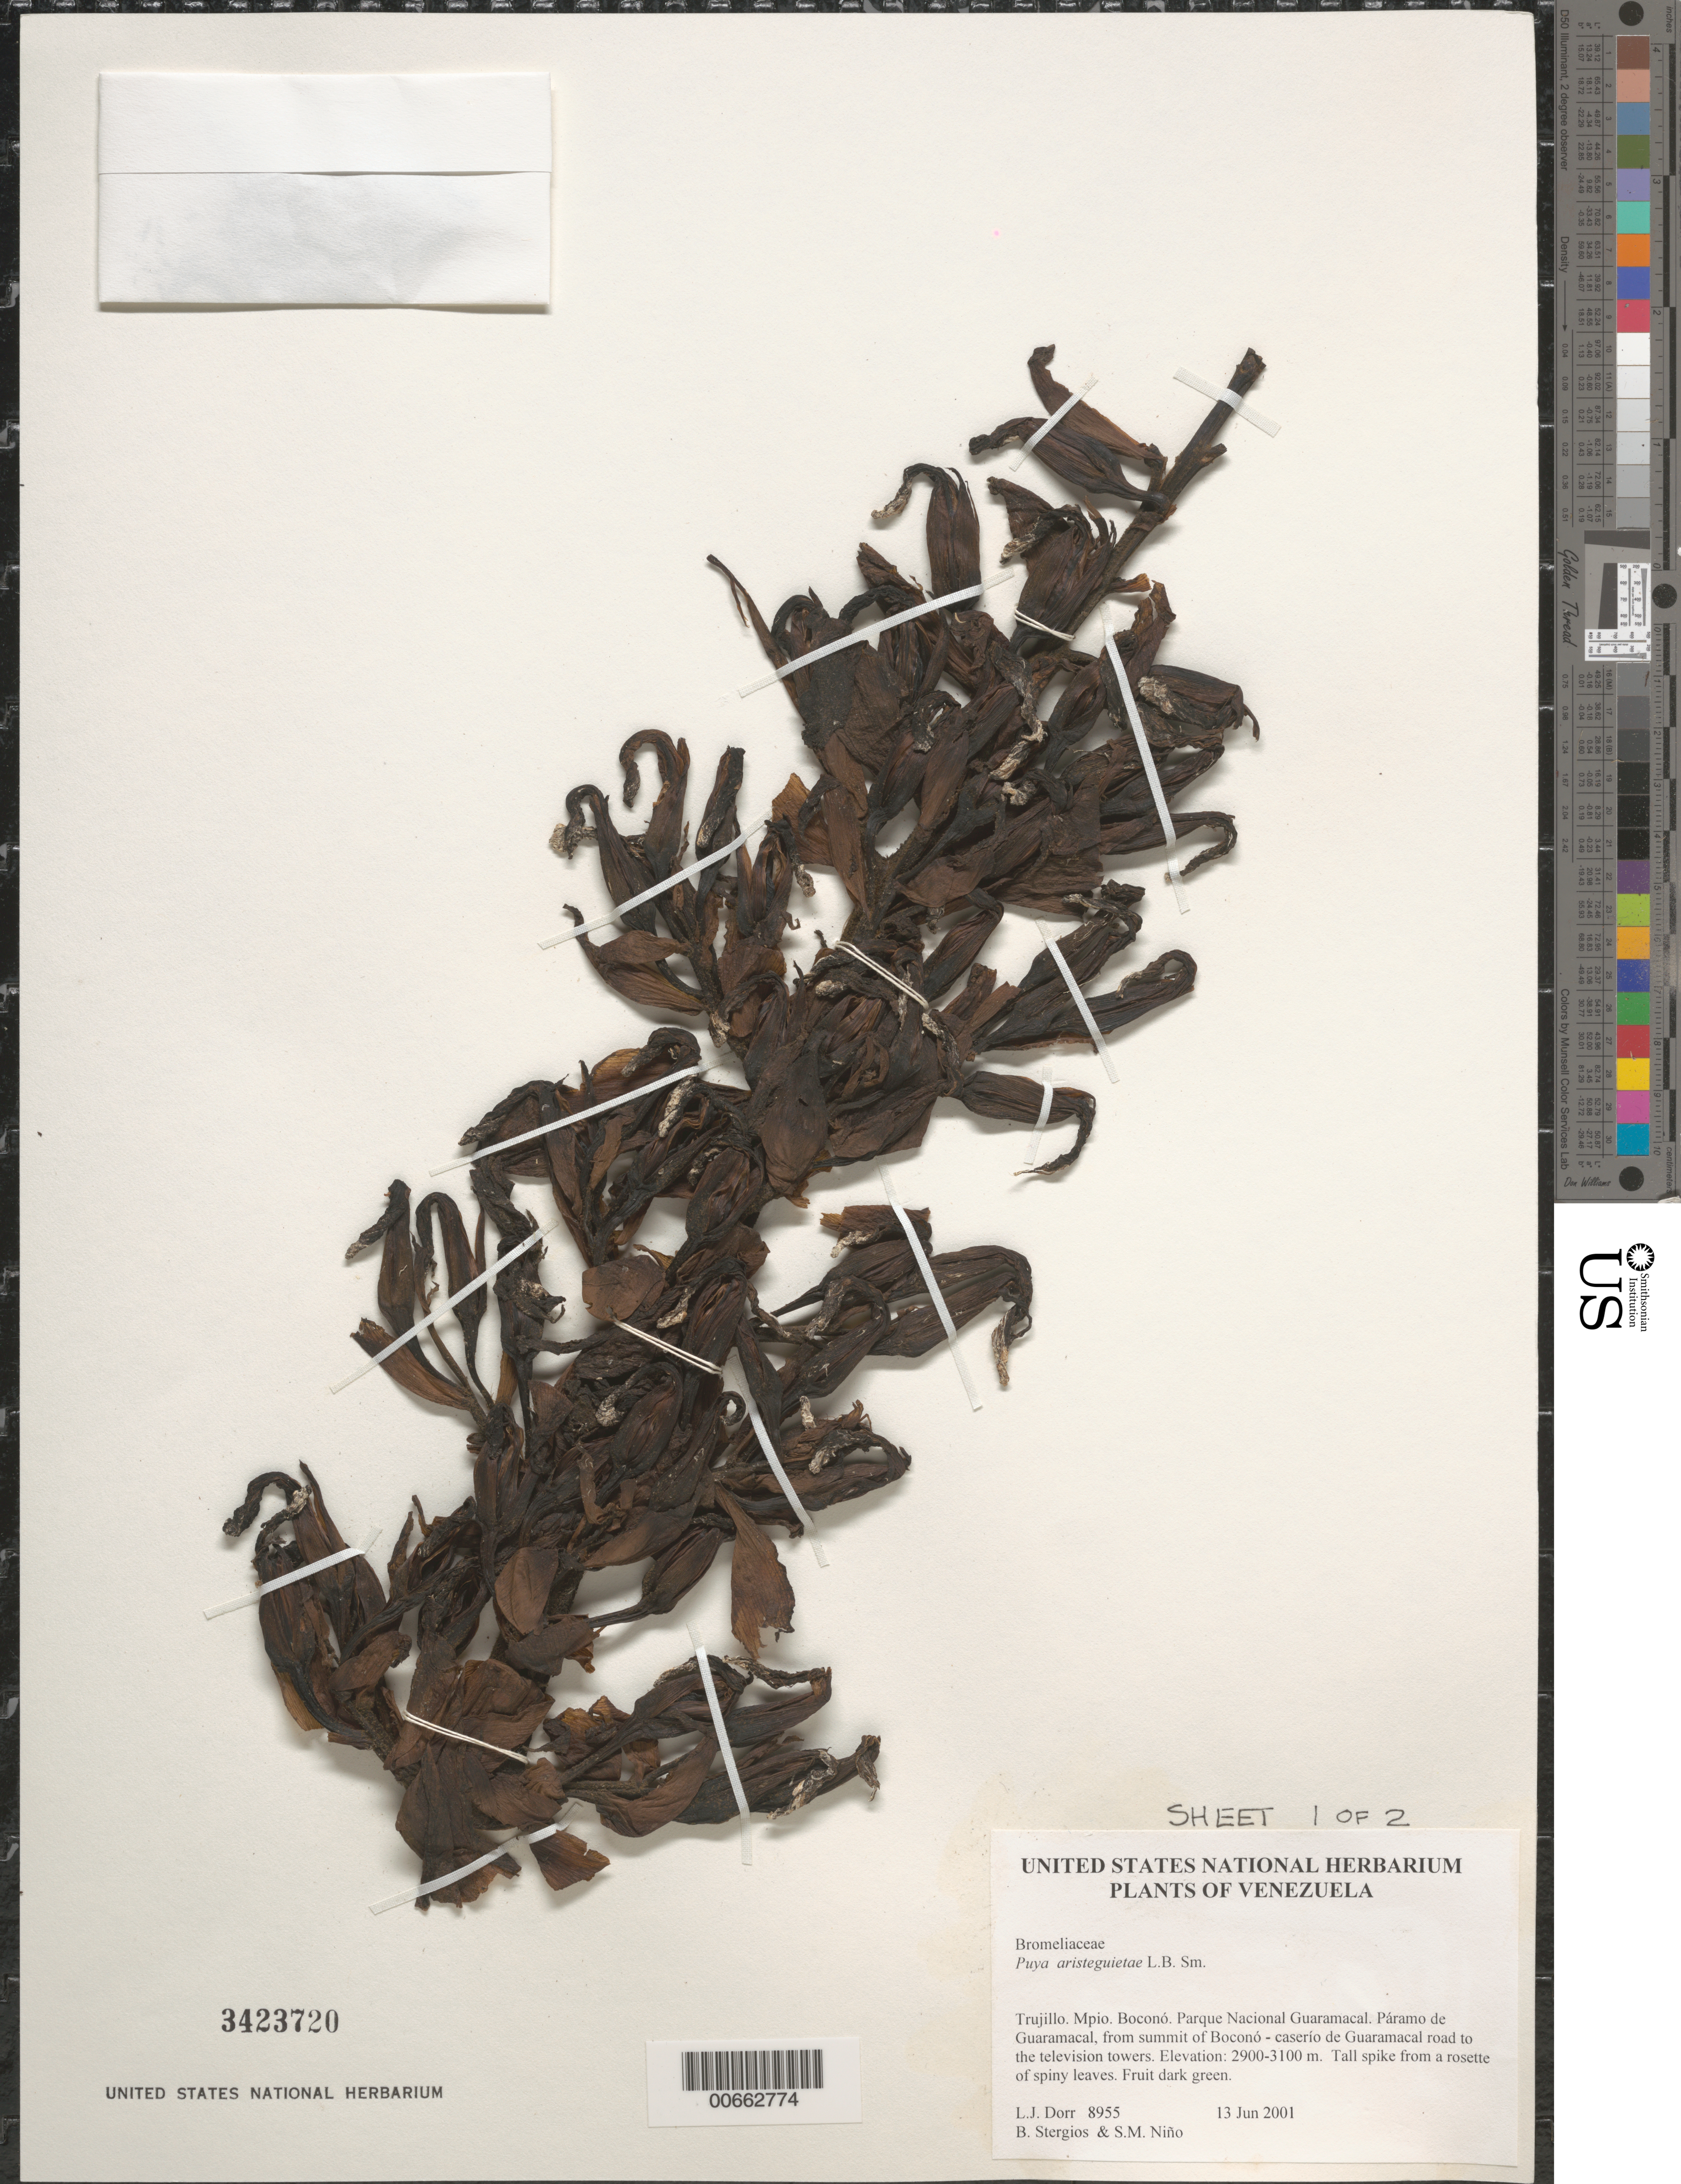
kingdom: Plantae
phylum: Tracheophyta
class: Liliopsida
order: Poales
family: Bromeliaceae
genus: Puya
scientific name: Puya aristeguietae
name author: L.B. Sm.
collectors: L. J. Dorr, B. G. Stergios & S. M. Niño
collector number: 8955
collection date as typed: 13 Jun 2001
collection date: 2001-06-13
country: Venezuela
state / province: Trujillo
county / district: Boconó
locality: Parque Nacional Guaramacal. Páramo de Guaramacal, from summit of Boconó-caserío de Guaramacal road to the television towers.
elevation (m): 2900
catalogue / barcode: US 3423720